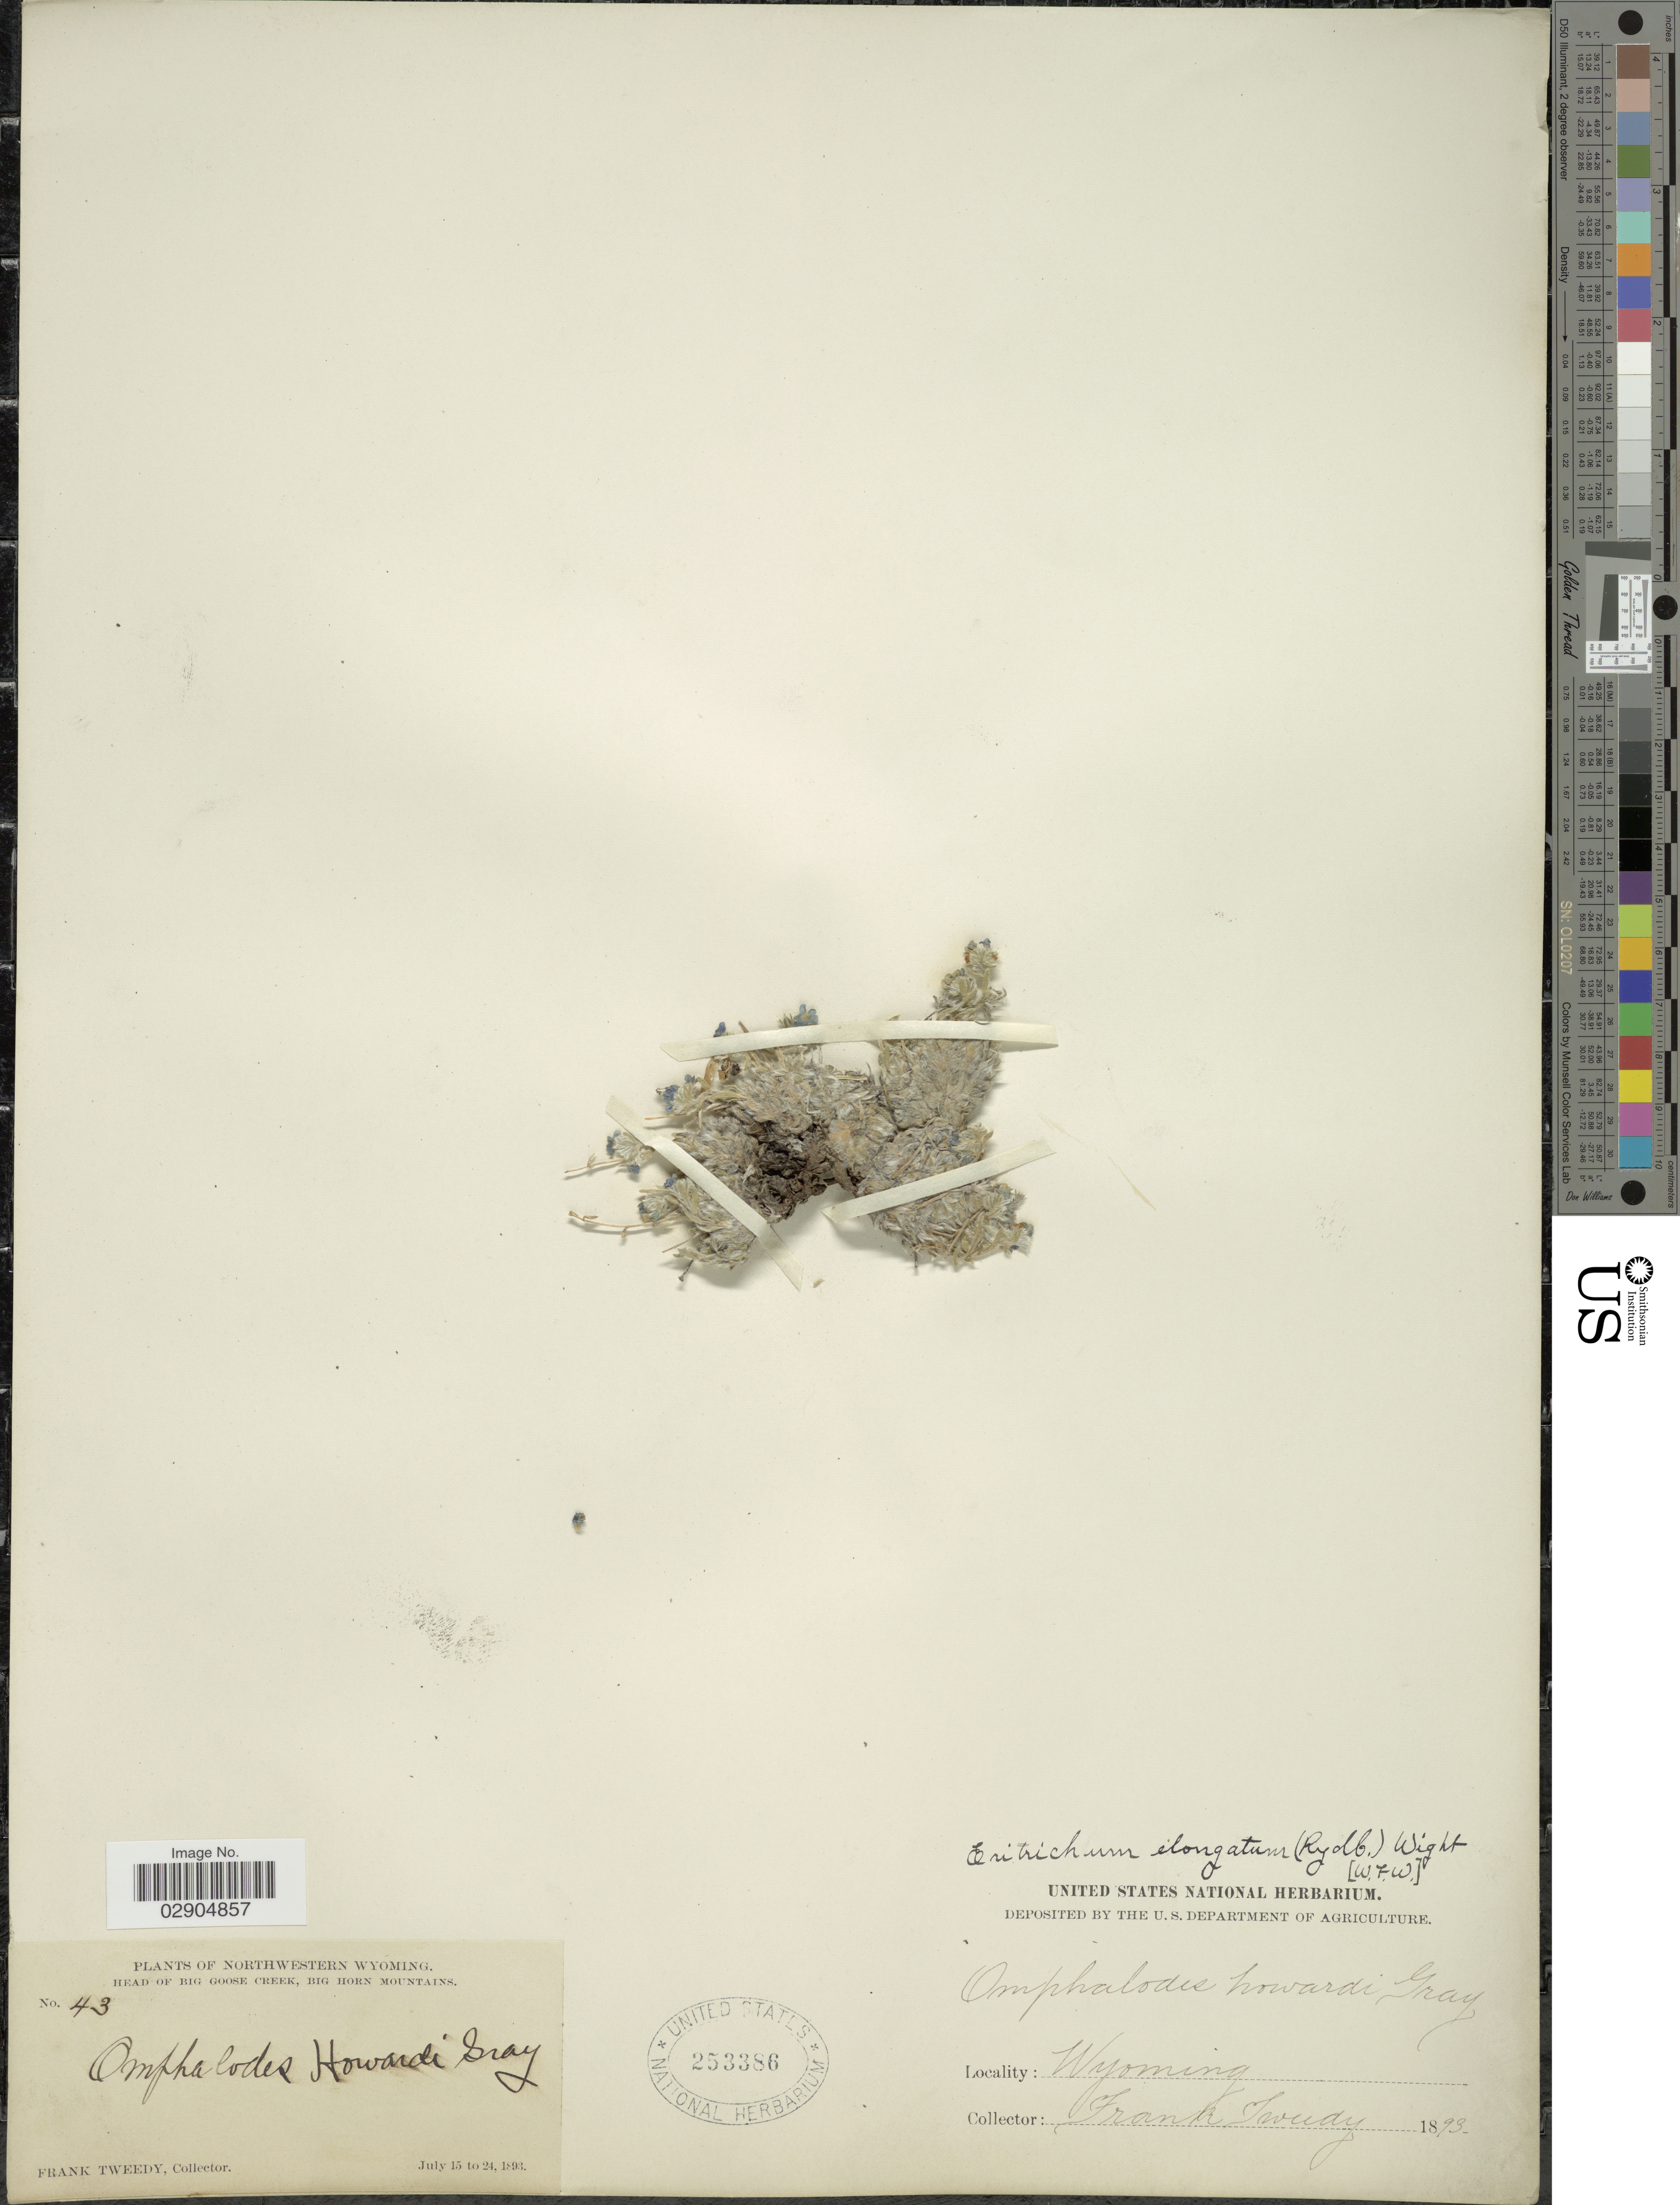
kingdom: Plantae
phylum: Tracheophyta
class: Magnoliopsida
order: Boraginales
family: Boraginaceae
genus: Eritrichium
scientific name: Eritrichium elongatum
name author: (Rydb.) W. Wight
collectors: F. Tweedy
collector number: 43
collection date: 1893-07-15/1893-07-24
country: United States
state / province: Wyoming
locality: Northwestern Wyoming, Head of Big Goose Creek, Big Horn Mountains.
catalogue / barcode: US 253386